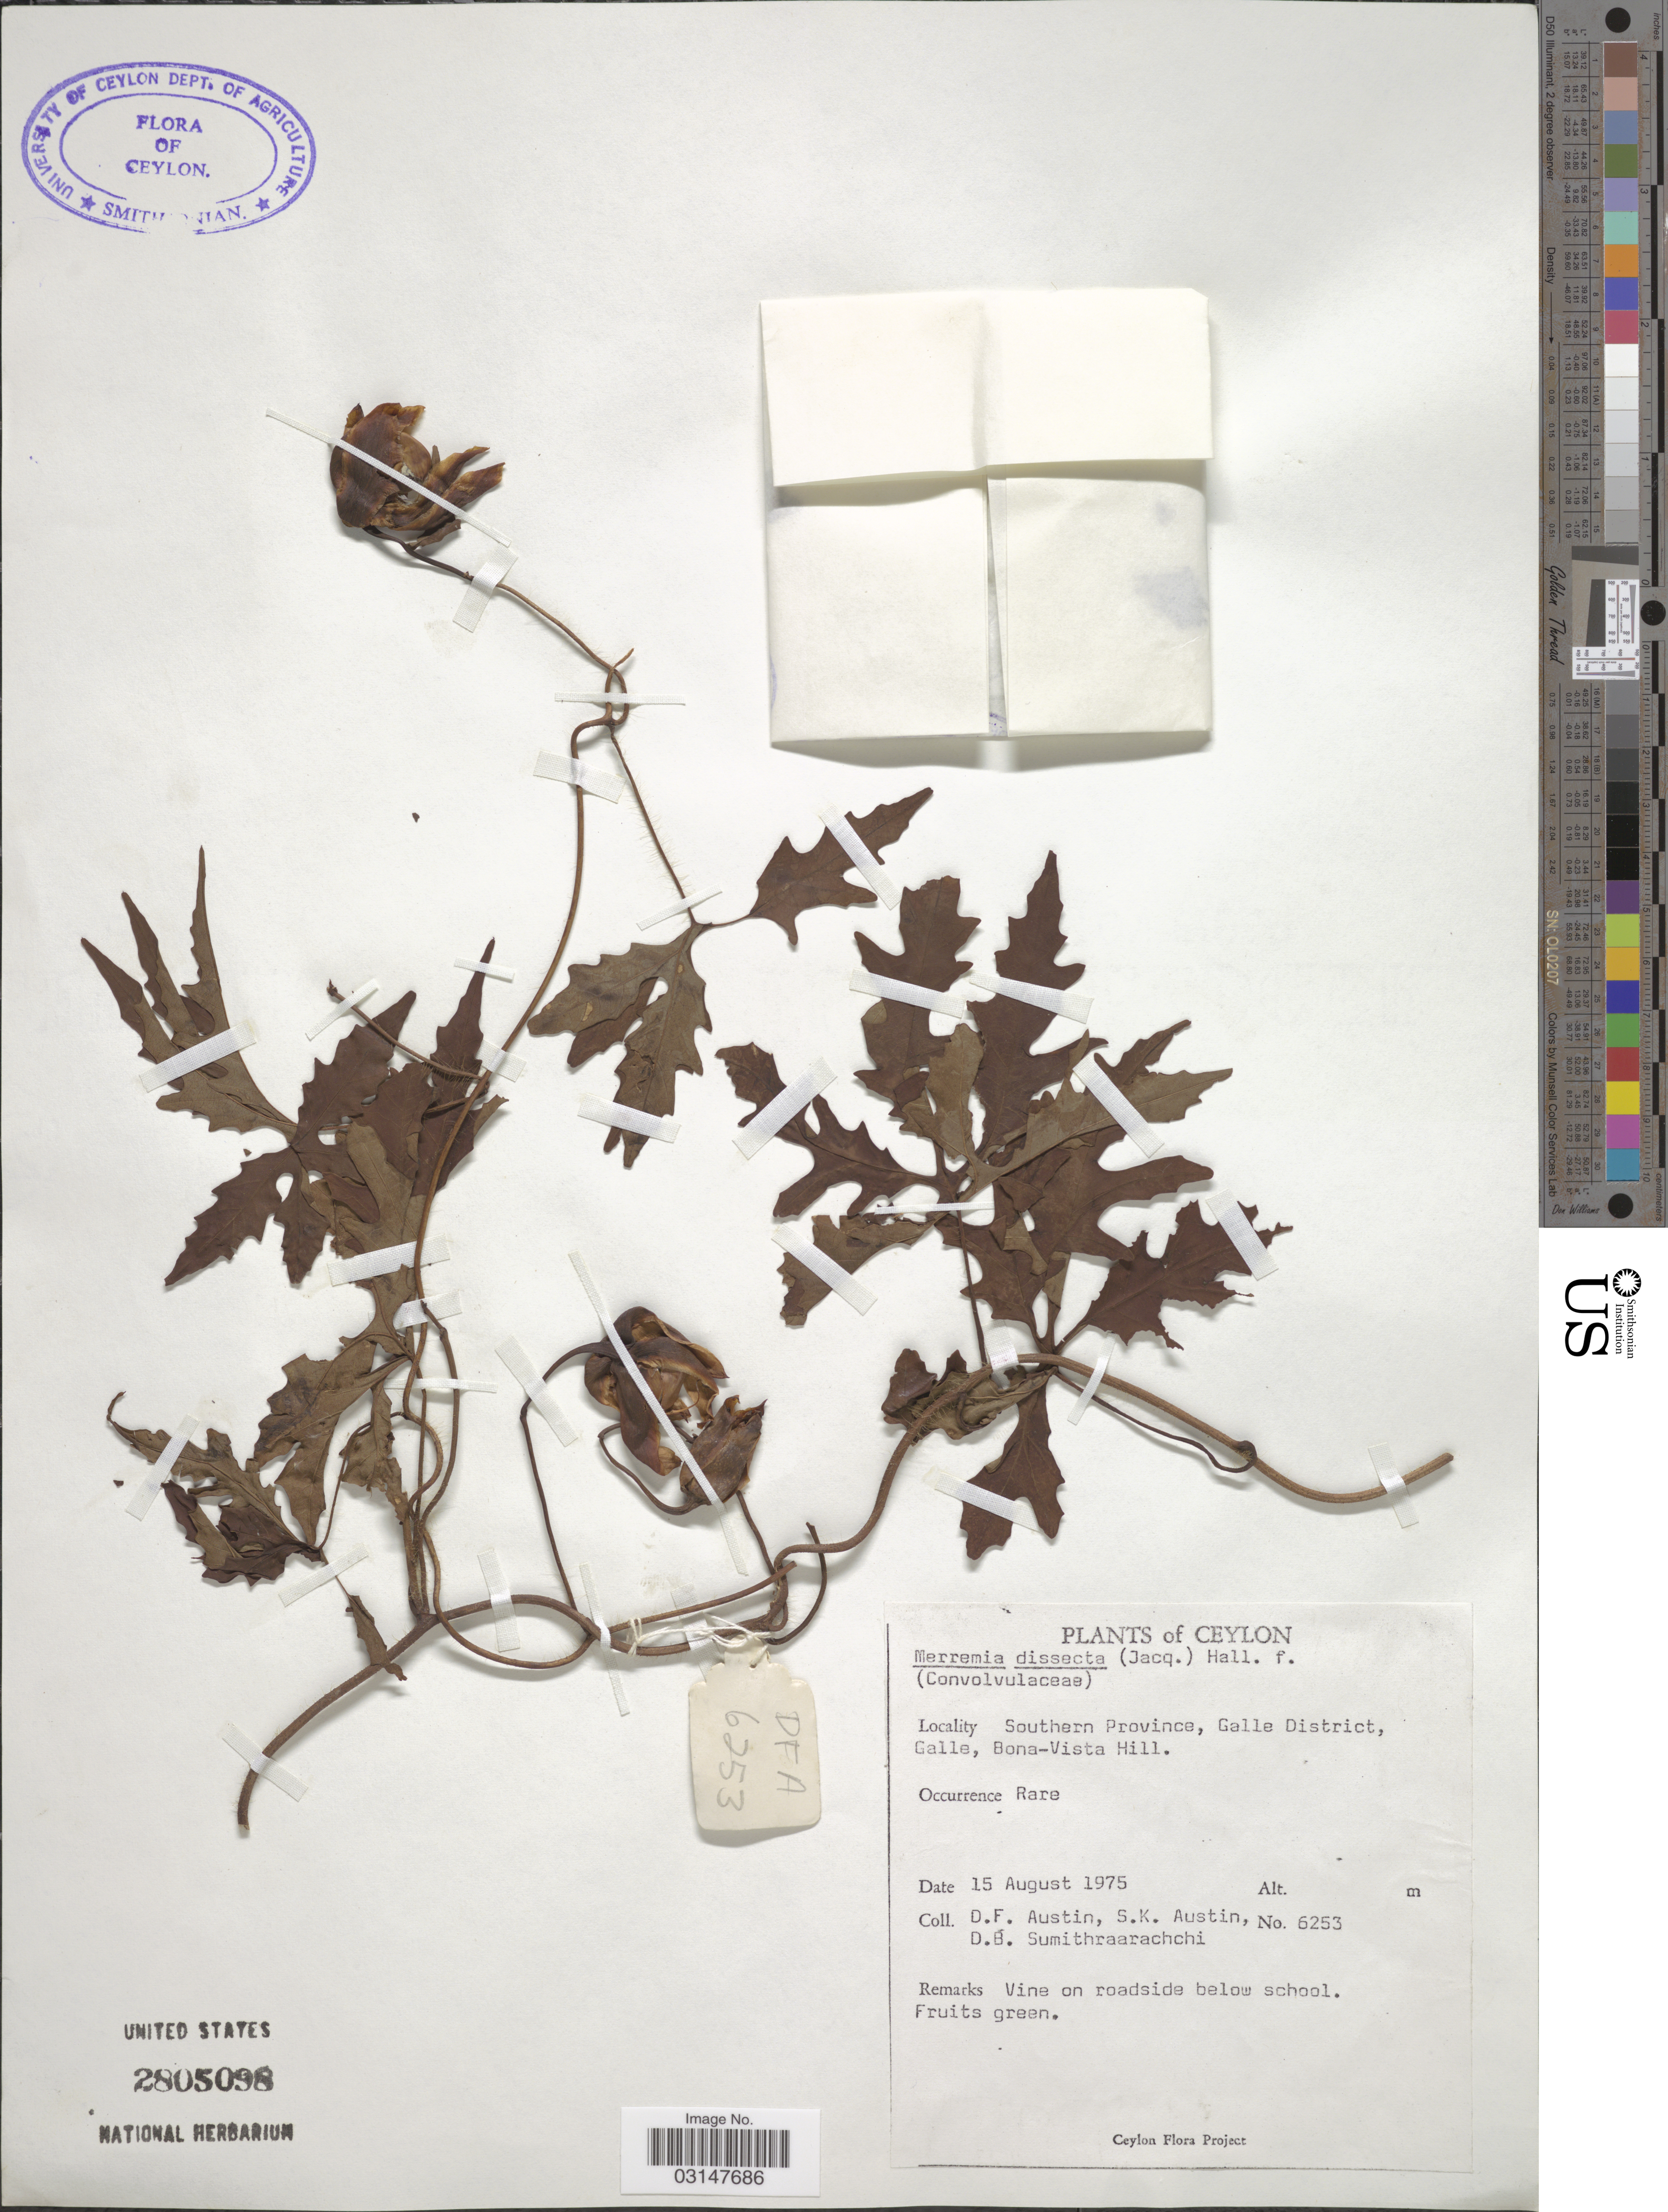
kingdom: Plantae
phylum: Tracheophyta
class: Magnoliopsida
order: Solanales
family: Convolvulaceae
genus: Distimake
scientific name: Distimake dissectus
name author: (Jacq.) A. R. Simões & Staples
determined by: Strong, Mark T., (BOT), Smithsonian Institution - National Museum of Natural History (UNITED STATES)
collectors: D. Austin, S. Austin & D. B. Sumithraarachchi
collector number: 6253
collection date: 1975-08-15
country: Sri Lanka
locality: Ceylon, Southern Province, Galle District, Galle, Bona-Vista Hill.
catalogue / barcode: US 2805098